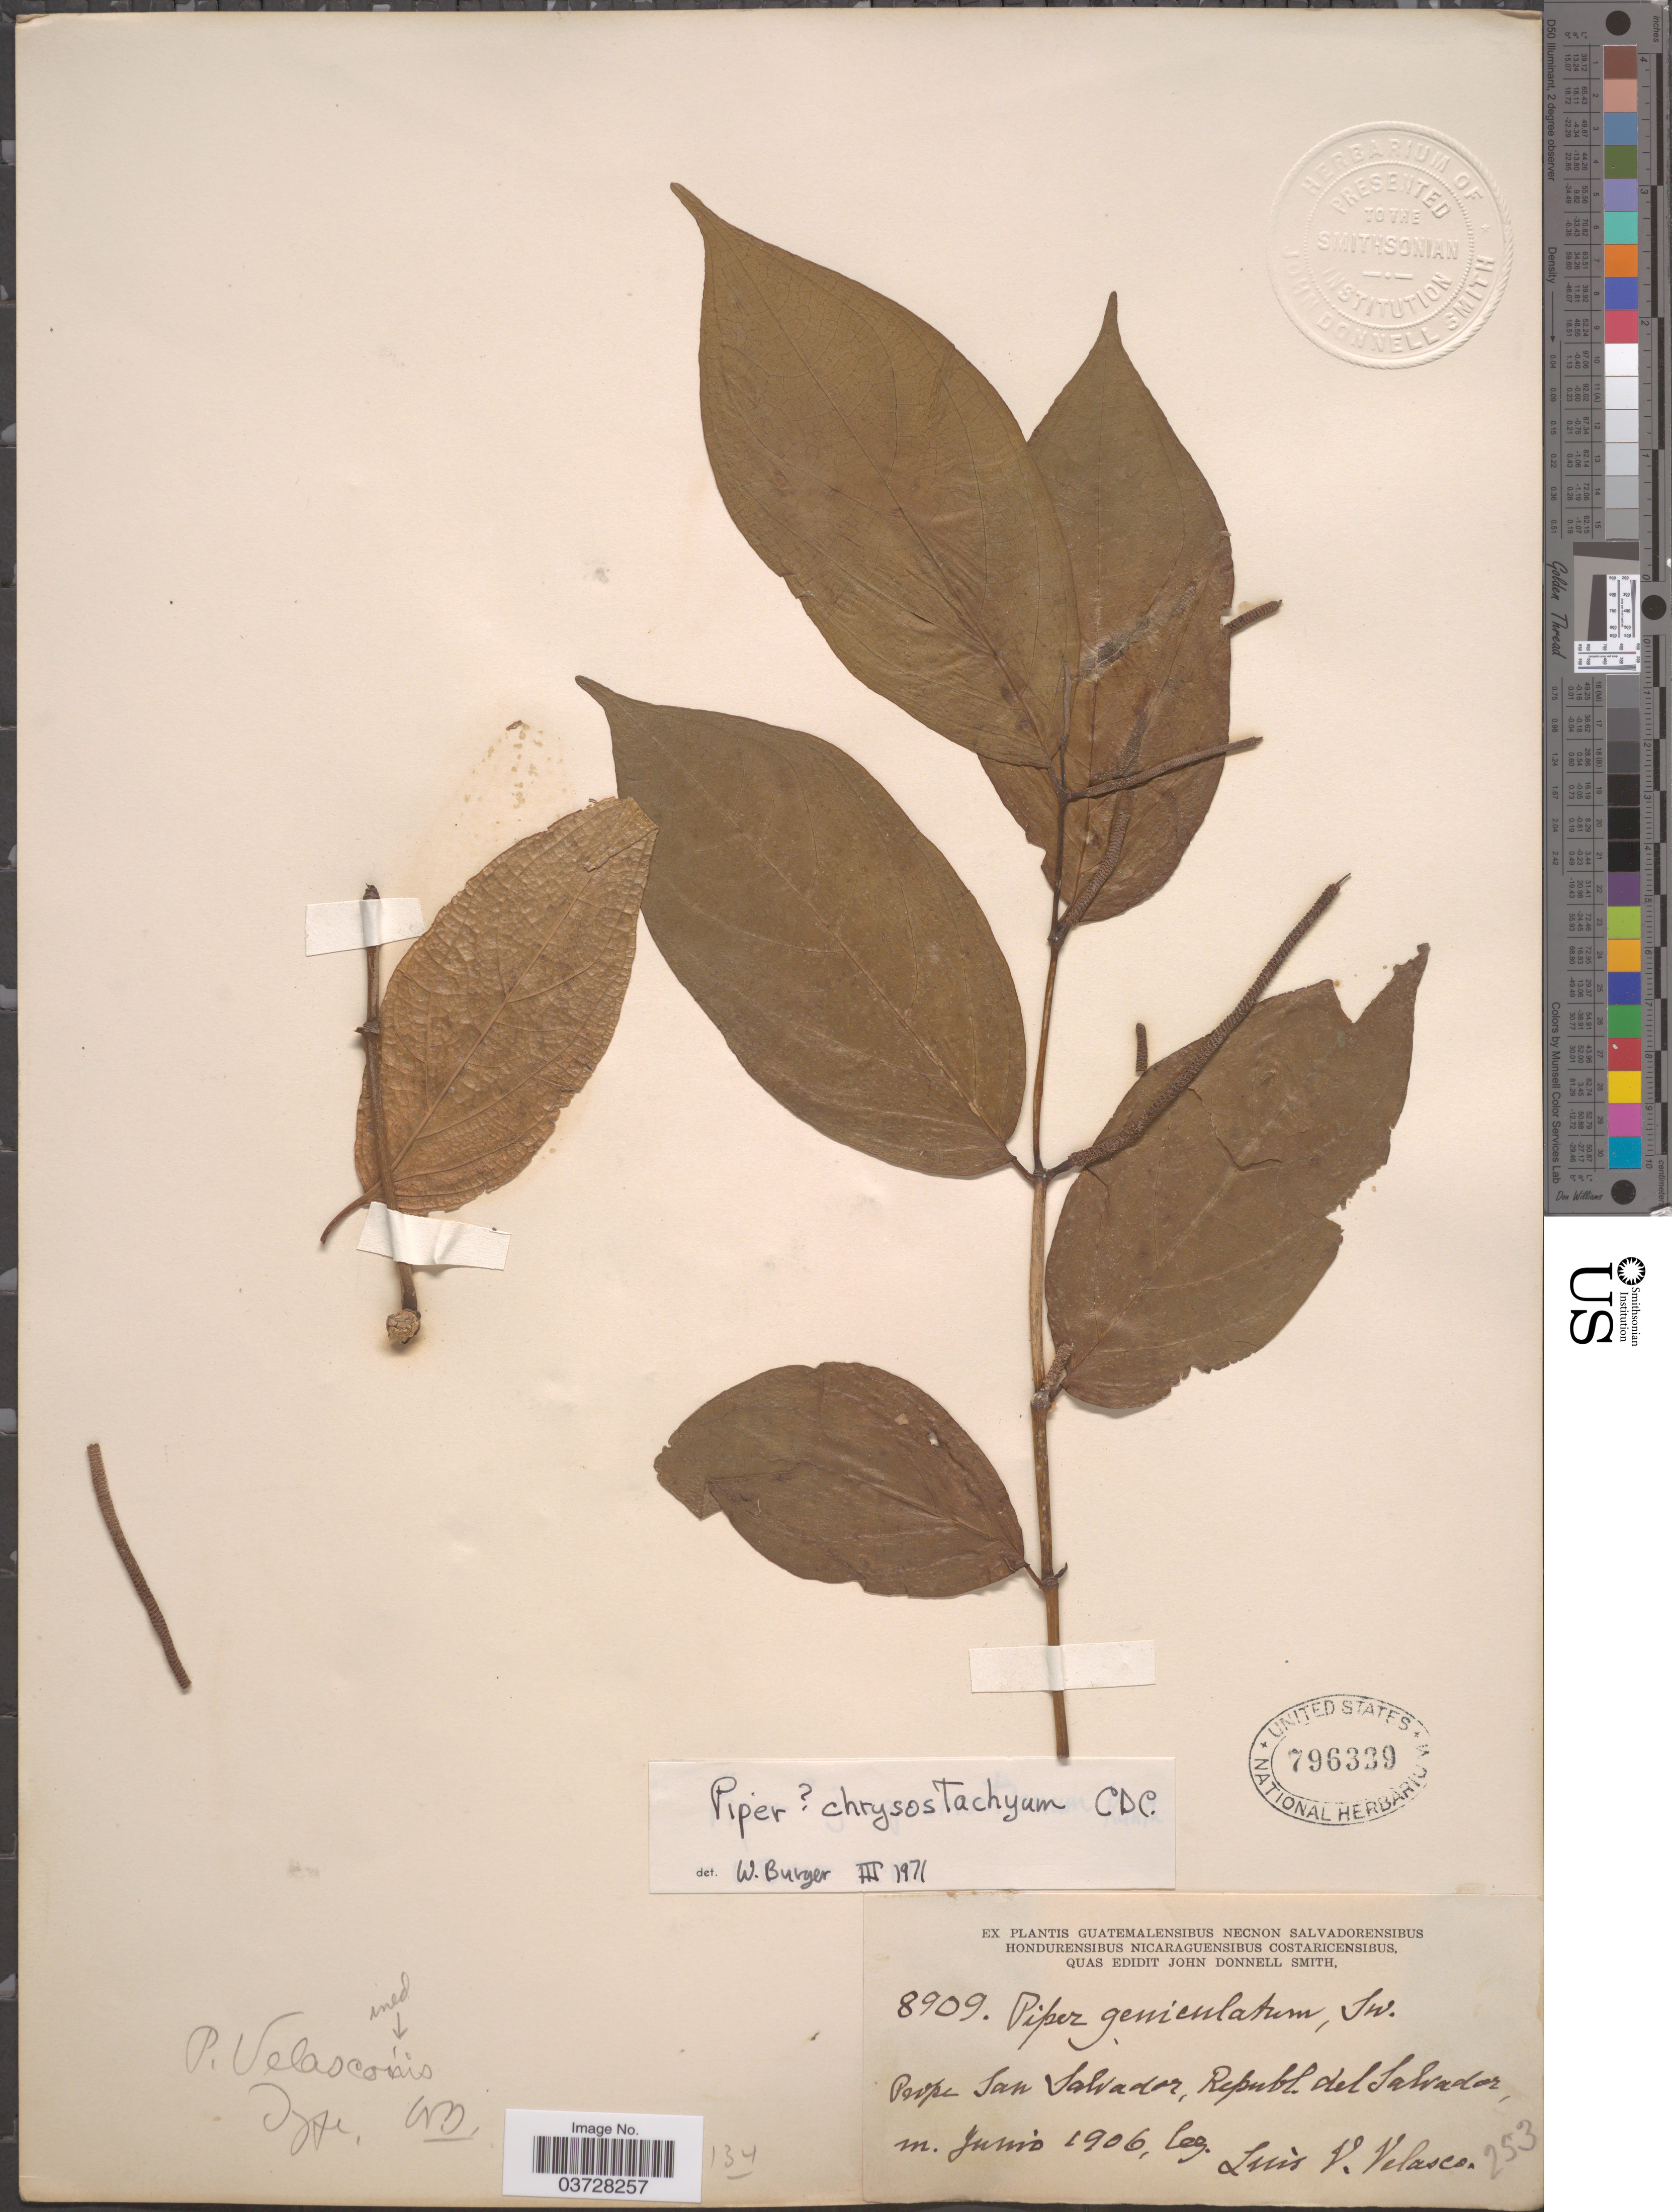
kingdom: Plantae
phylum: Tracheophyta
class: Magnoliopsida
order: Piperales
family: Piperaceae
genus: Piper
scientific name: Piper chrysostachyum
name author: C. DC.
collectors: L. Velasco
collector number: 8909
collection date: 1906-06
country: El Salvador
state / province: San Salvador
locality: Prope San Salvador, Republ. del Salvador.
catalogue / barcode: US 796339